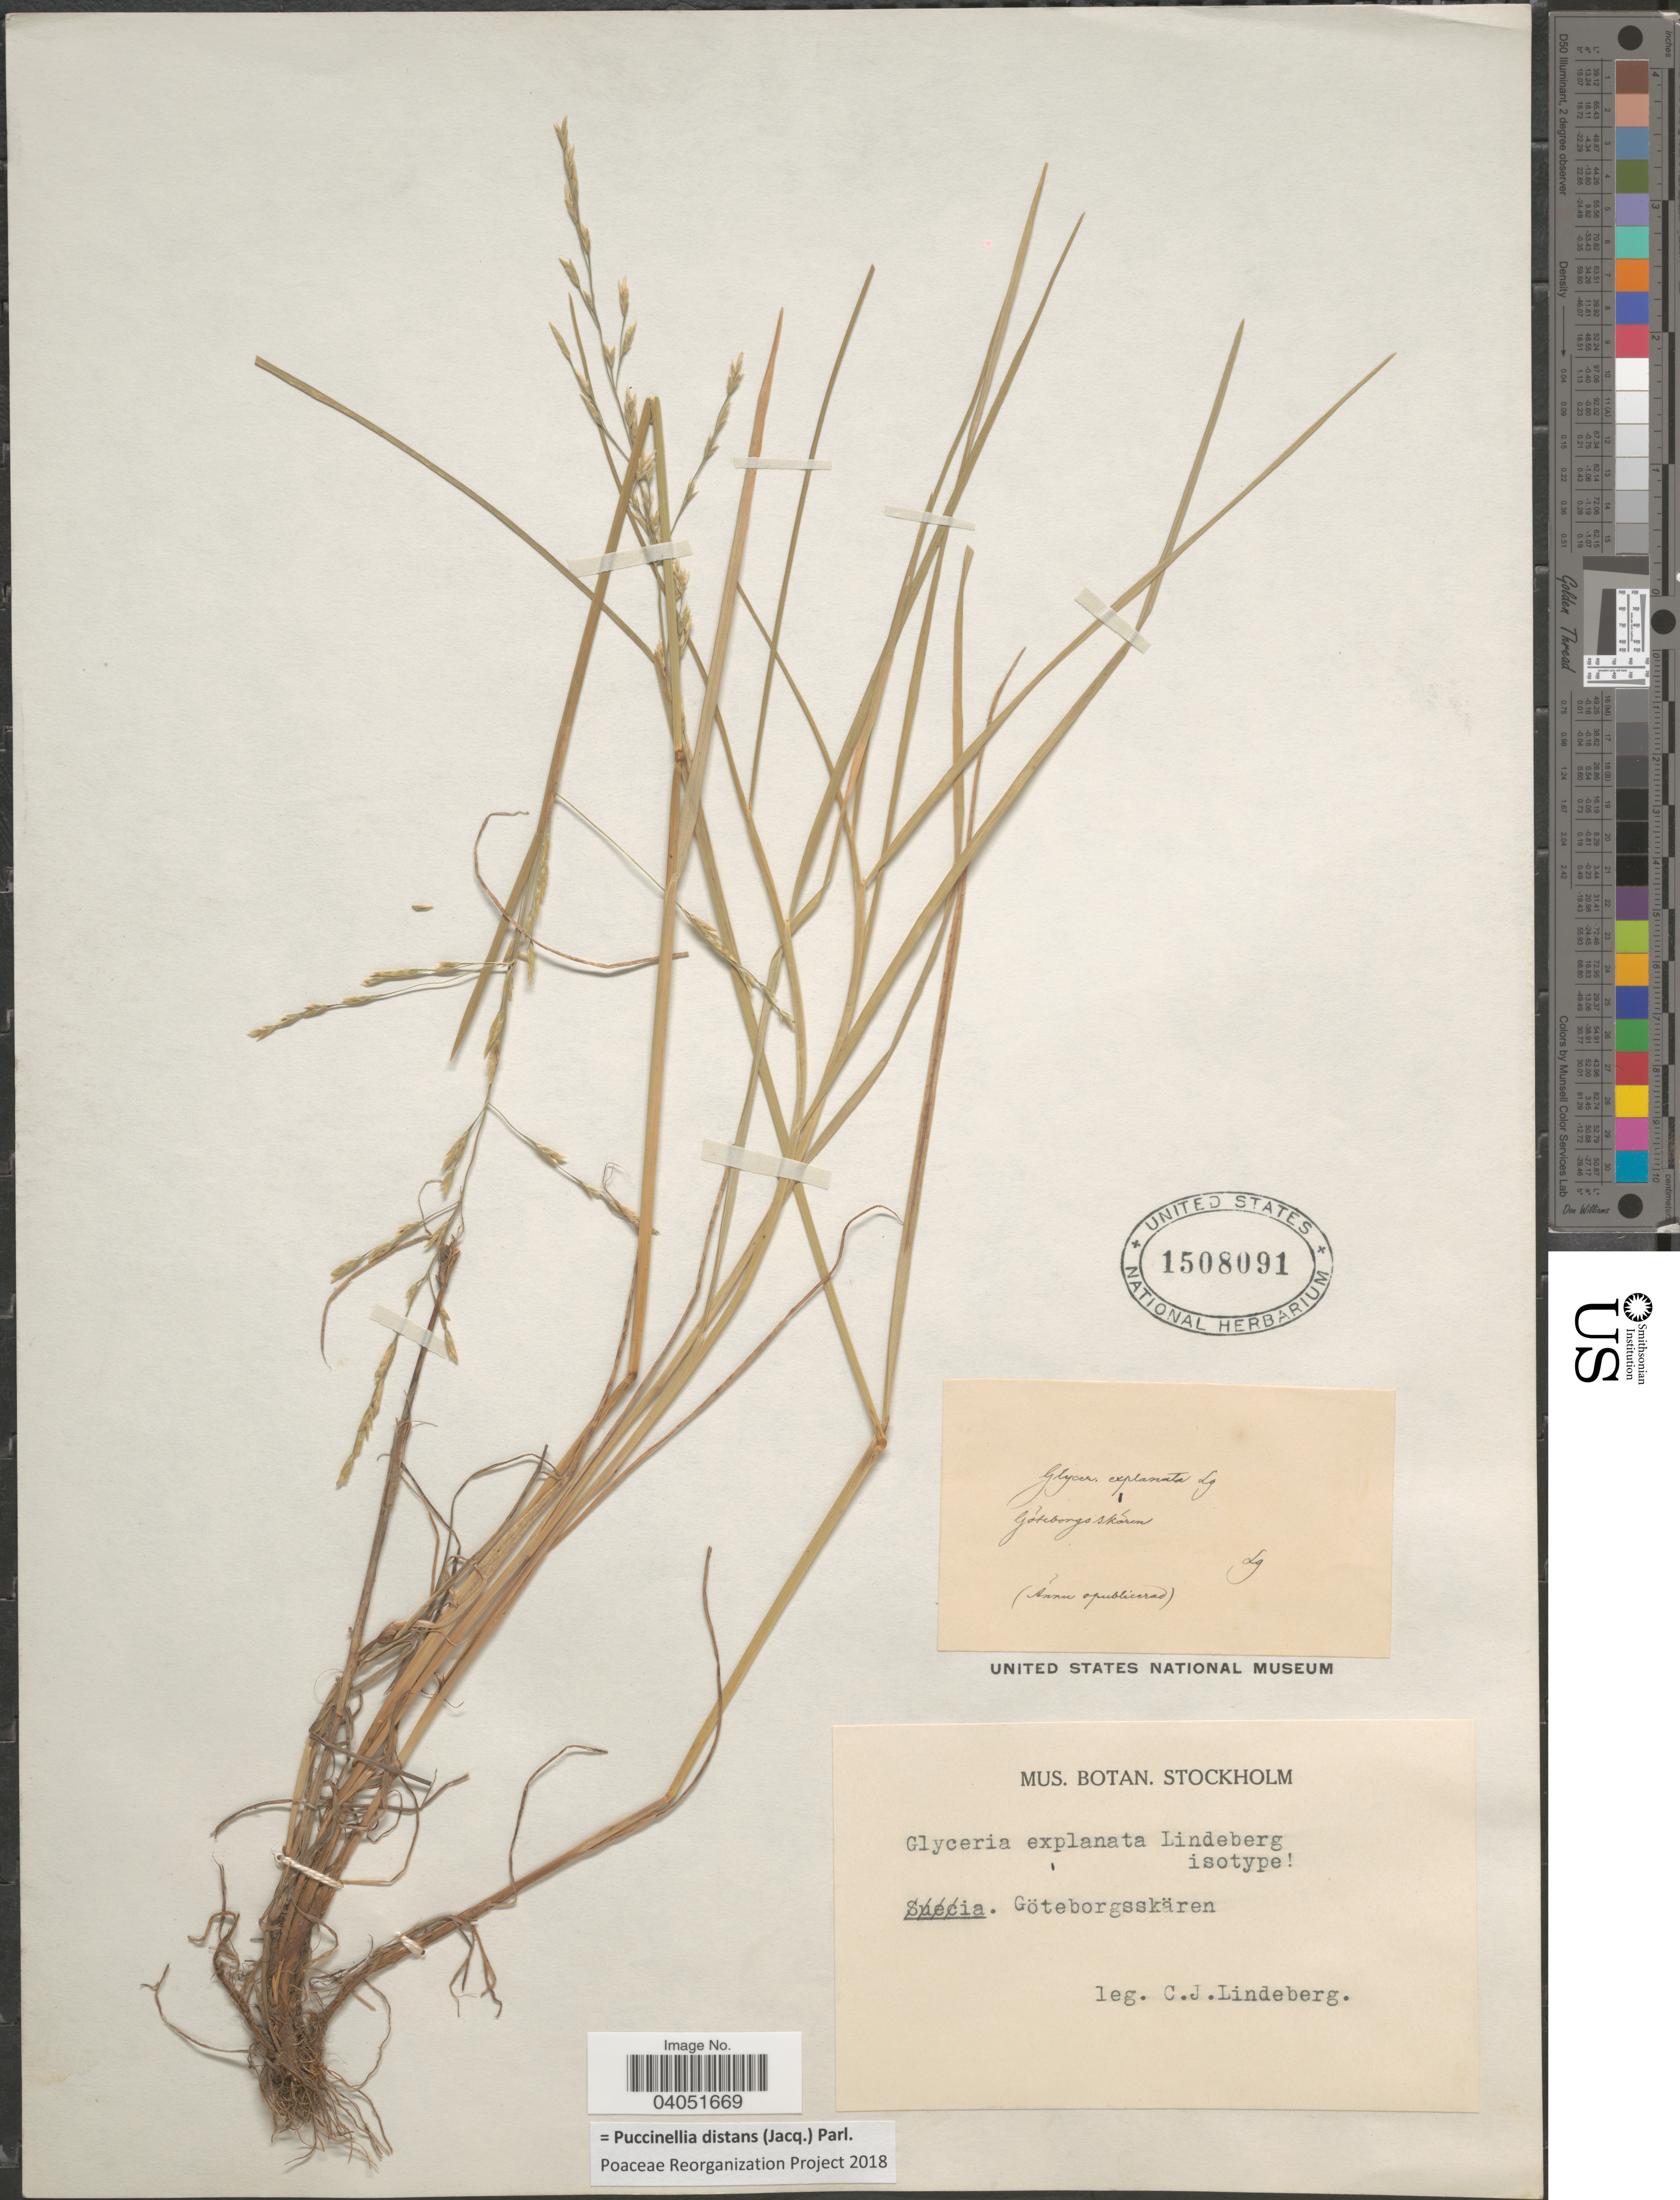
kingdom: Plantae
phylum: Tracheophyta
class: Liliopsida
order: Poales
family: Poaceae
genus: Puccinellia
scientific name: Puccinellia distans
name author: (Jacq.) Parl.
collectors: C. Lindeberg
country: Sweden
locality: Göteborgsskären.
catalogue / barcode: US 1508091